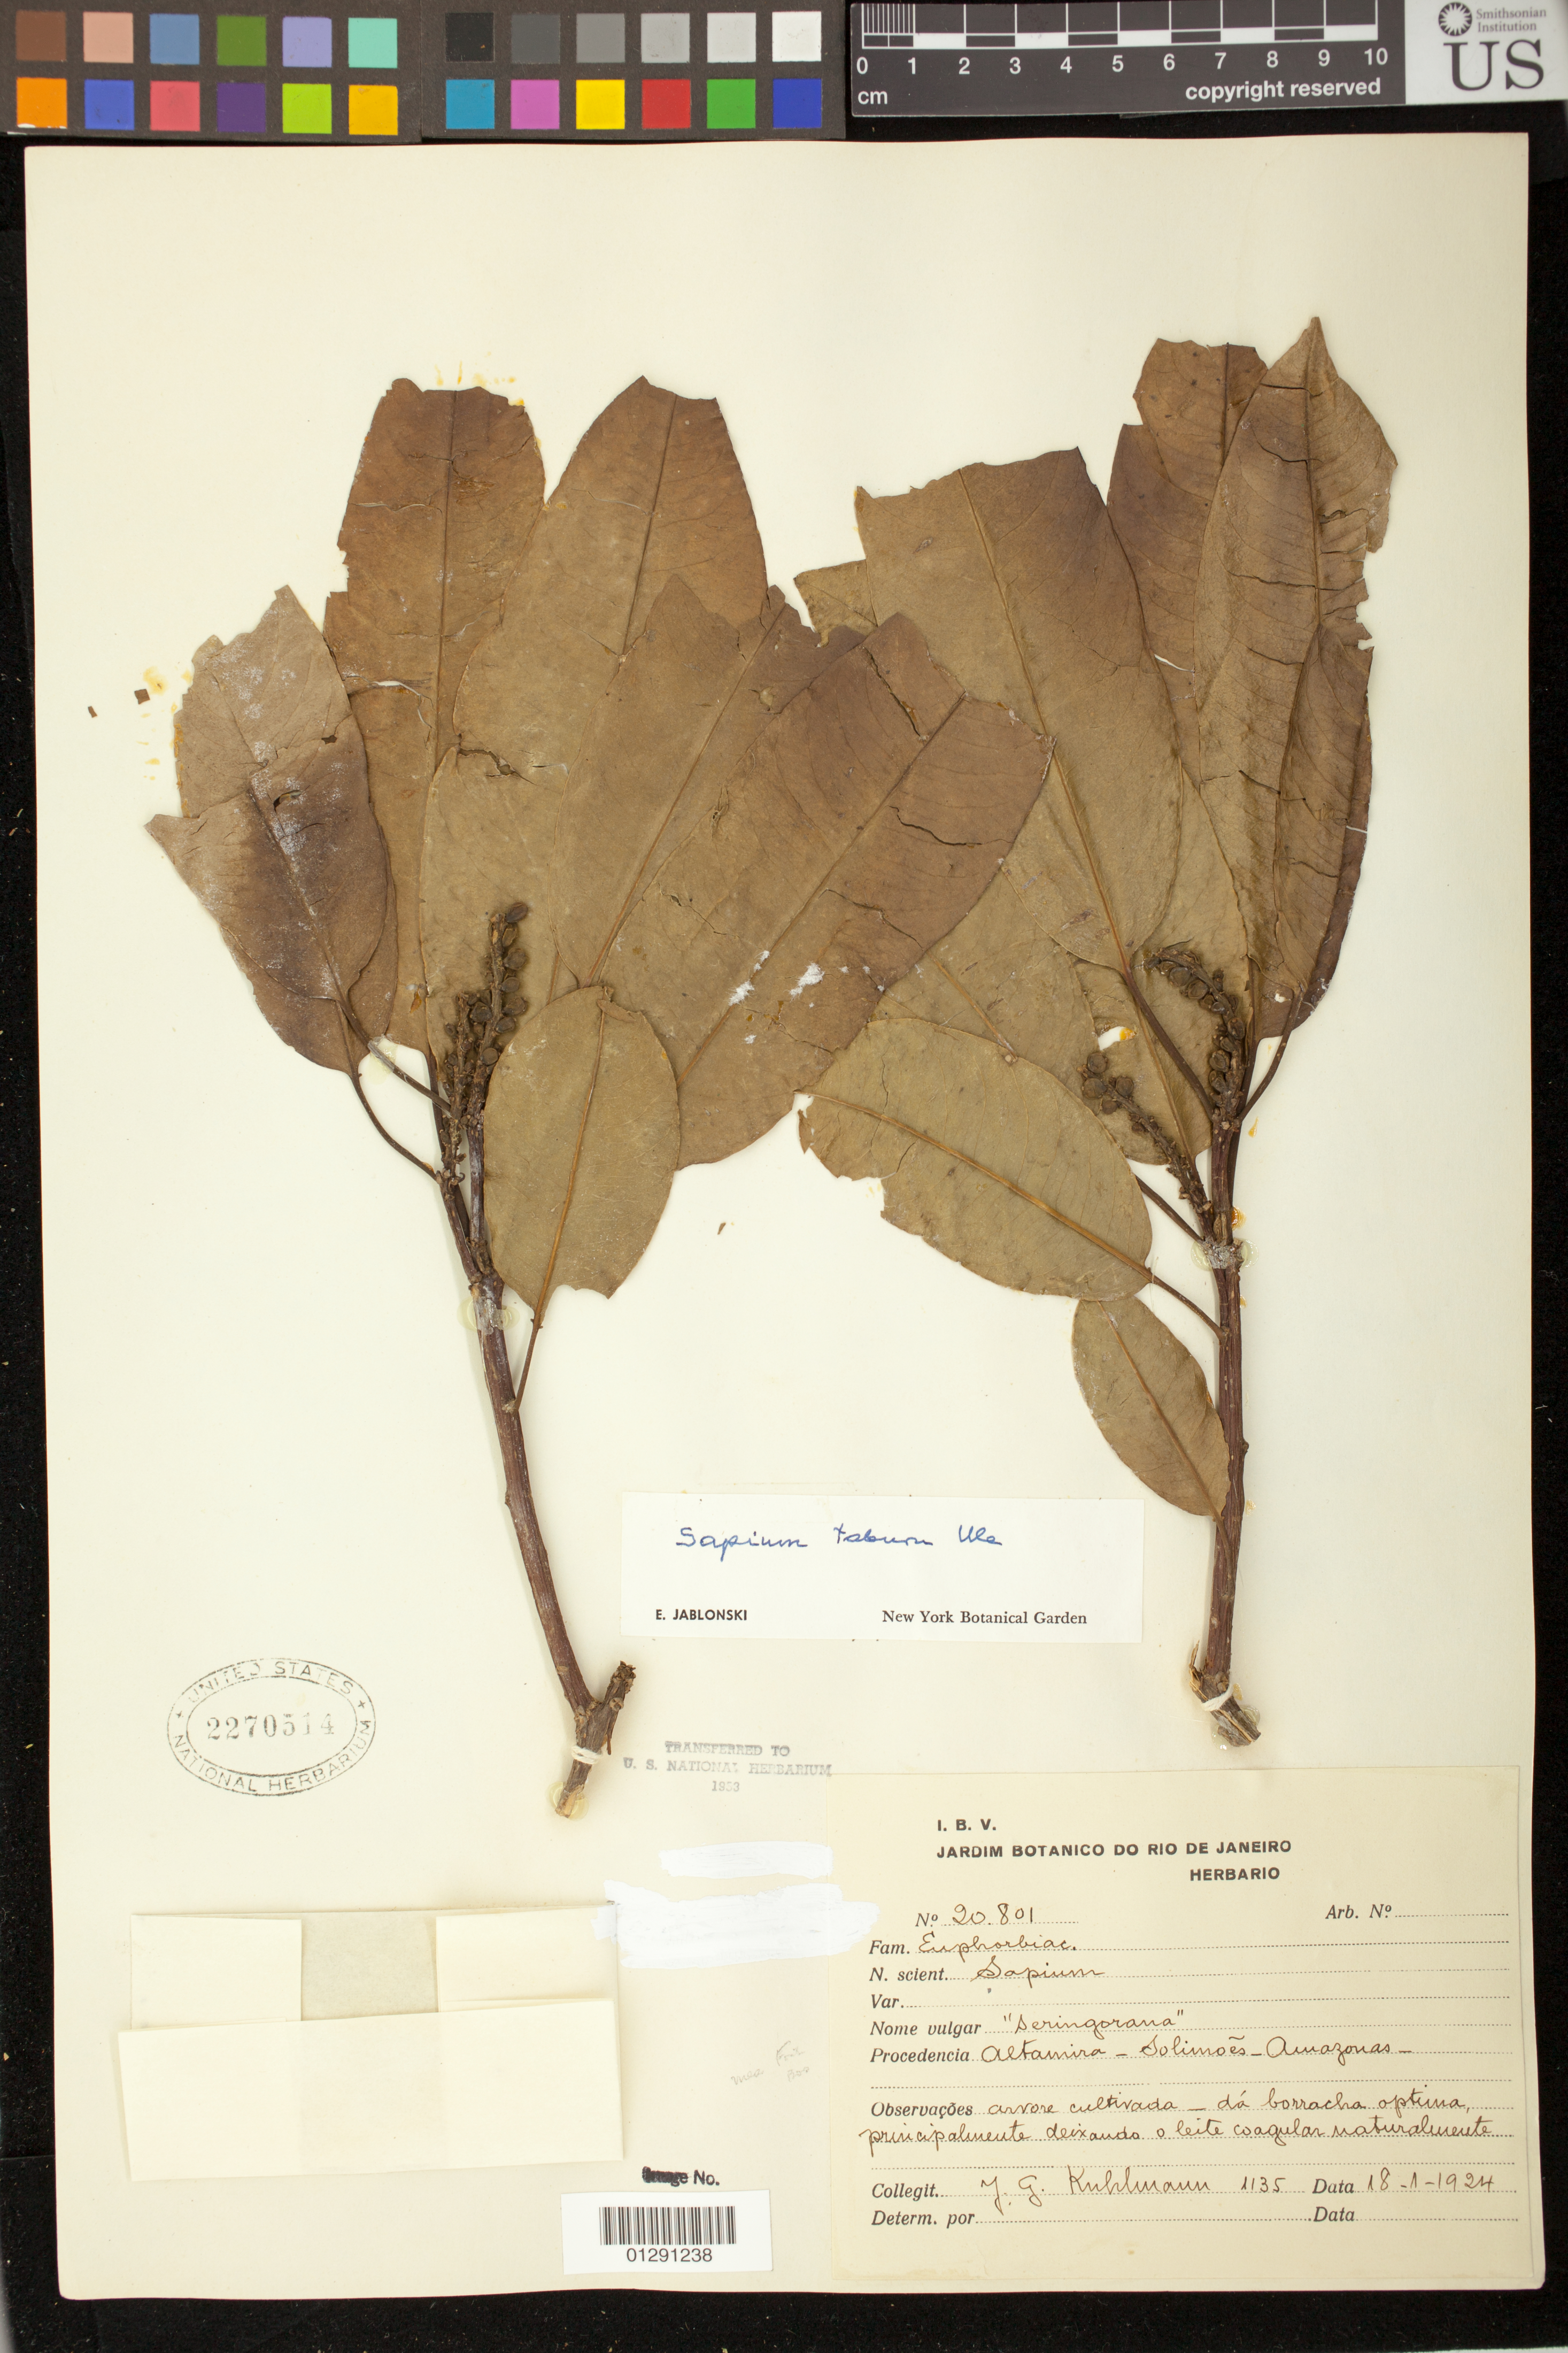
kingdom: Plantae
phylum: Tracheophyta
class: Magnoliopsida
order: Malpighiales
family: Euphorbiaceae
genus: Sapium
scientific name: Sapium glandulatum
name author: (Vell.) Pax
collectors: J. G. Kuhlmann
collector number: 1135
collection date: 1924-01-18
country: Brazil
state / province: Amazonas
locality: Altamira - Solimoes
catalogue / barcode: US 2270514